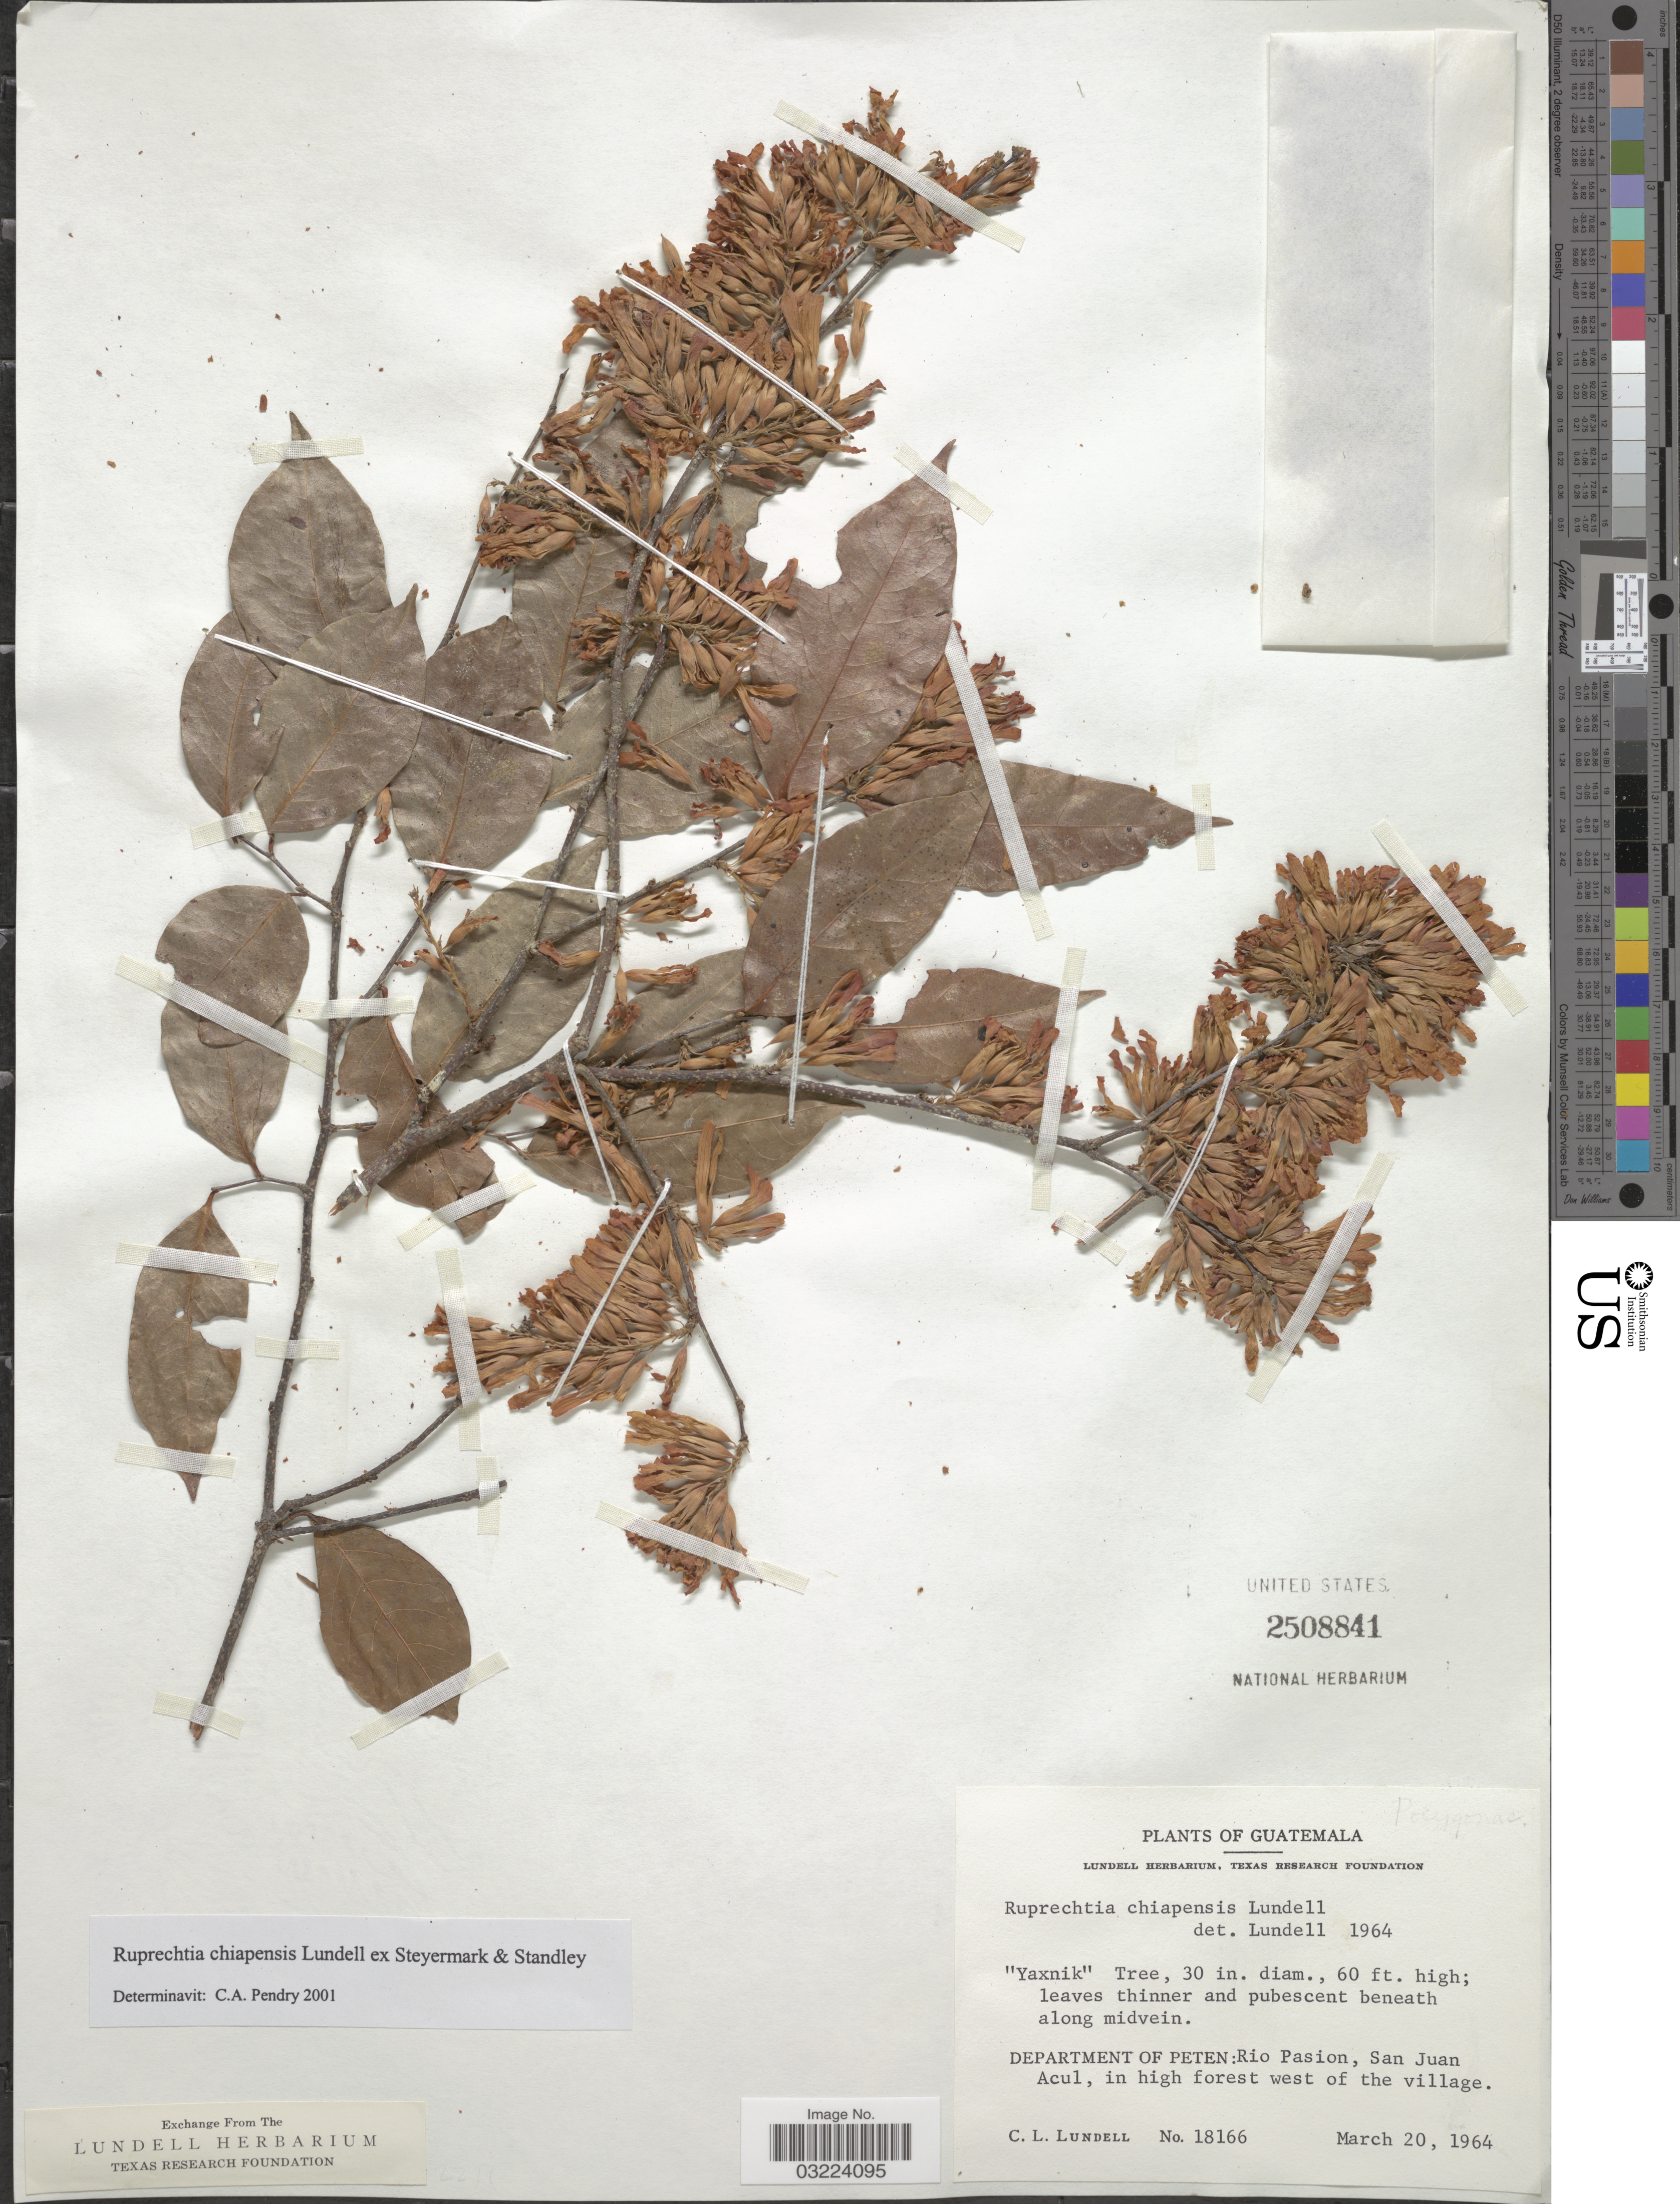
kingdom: Plantae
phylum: Tracheophyta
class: Magnoliopsida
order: Caryophyllales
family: Polygonaceae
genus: Ruprechtia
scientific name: Ruprechtia chiapensis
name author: Lundell ex Standl. & Steyerm.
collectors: C. L. Lundell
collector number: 18166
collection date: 1964-03-20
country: Guatemala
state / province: El Petén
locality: Department of Peten: Rio Pasion, San Juan Acul, in high forest west of the village.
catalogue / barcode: US 2508841